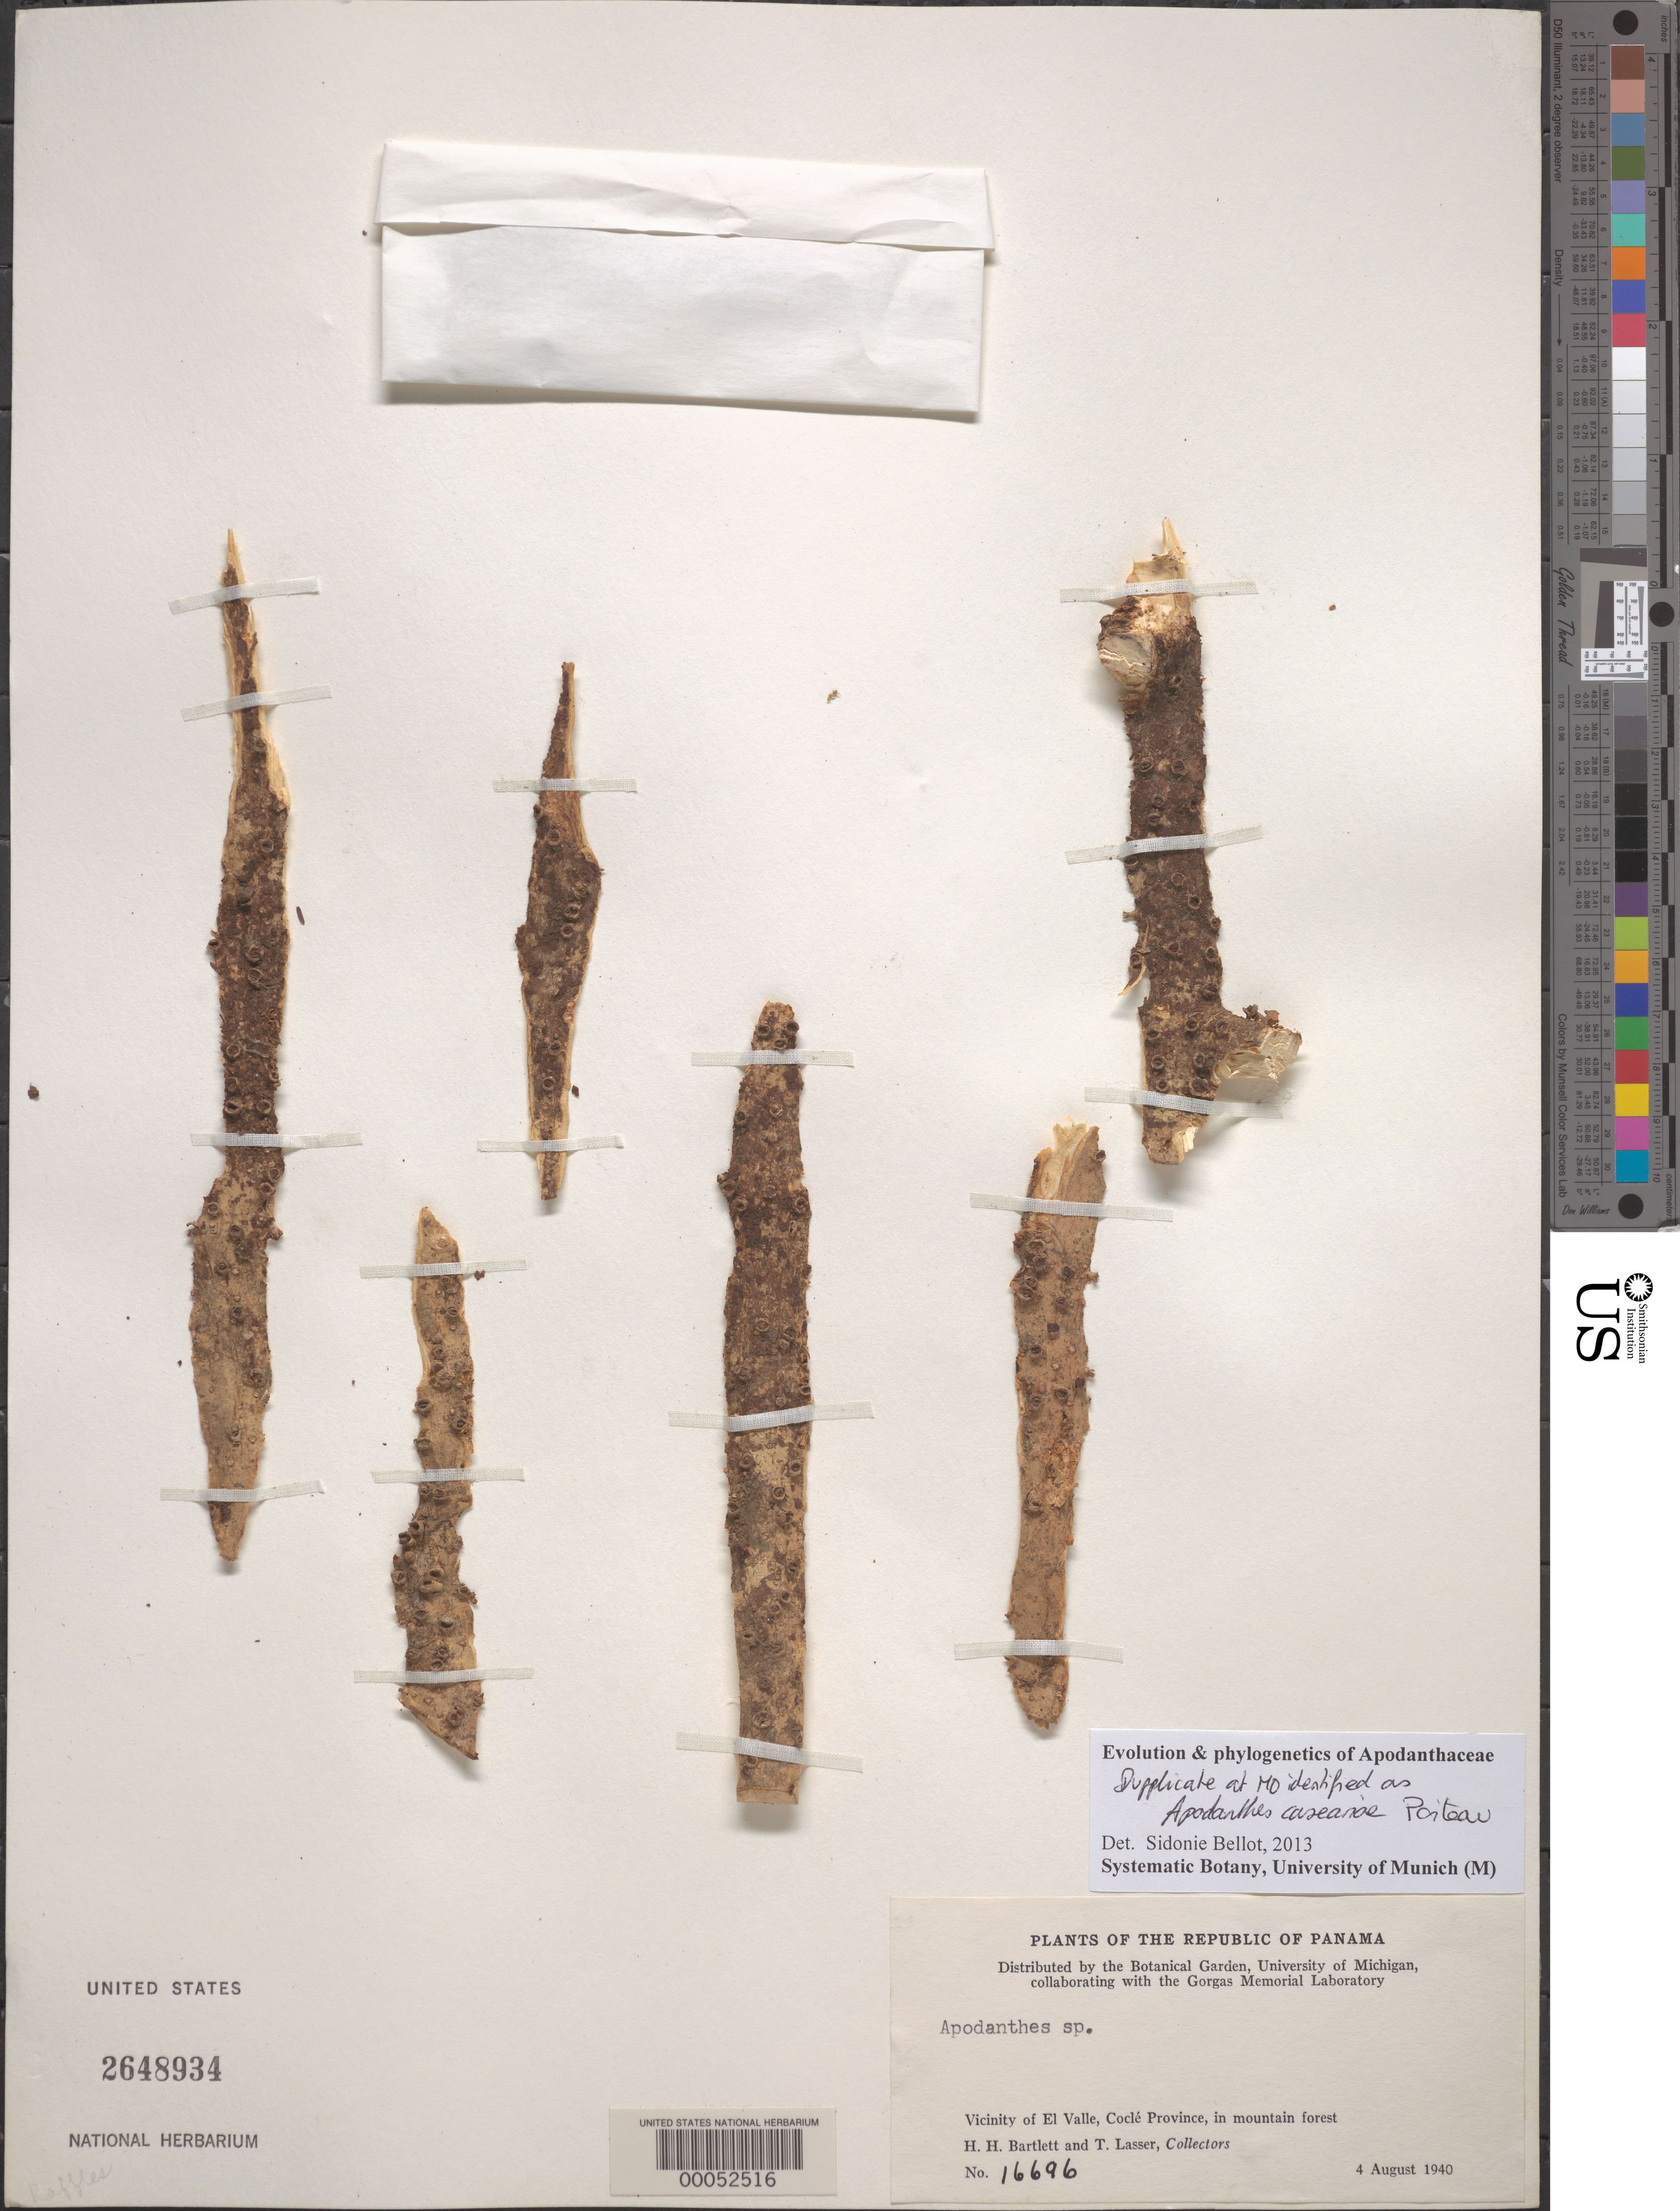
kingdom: Plantae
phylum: Tracheophyta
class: Magnoliopsida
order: Cucurbitales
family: Apodanthaceae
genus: Apodanthes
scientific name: Apodanthes caseariae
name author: Poit.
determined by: Bellot, Sidonie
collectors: H. H. Bartlett & T. Lasser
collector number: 16696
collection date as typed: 04 Aug 1940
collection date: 1940-08-04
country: Panama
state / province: Coclé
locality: Vicinity of el Valle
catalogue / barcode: US 2648934